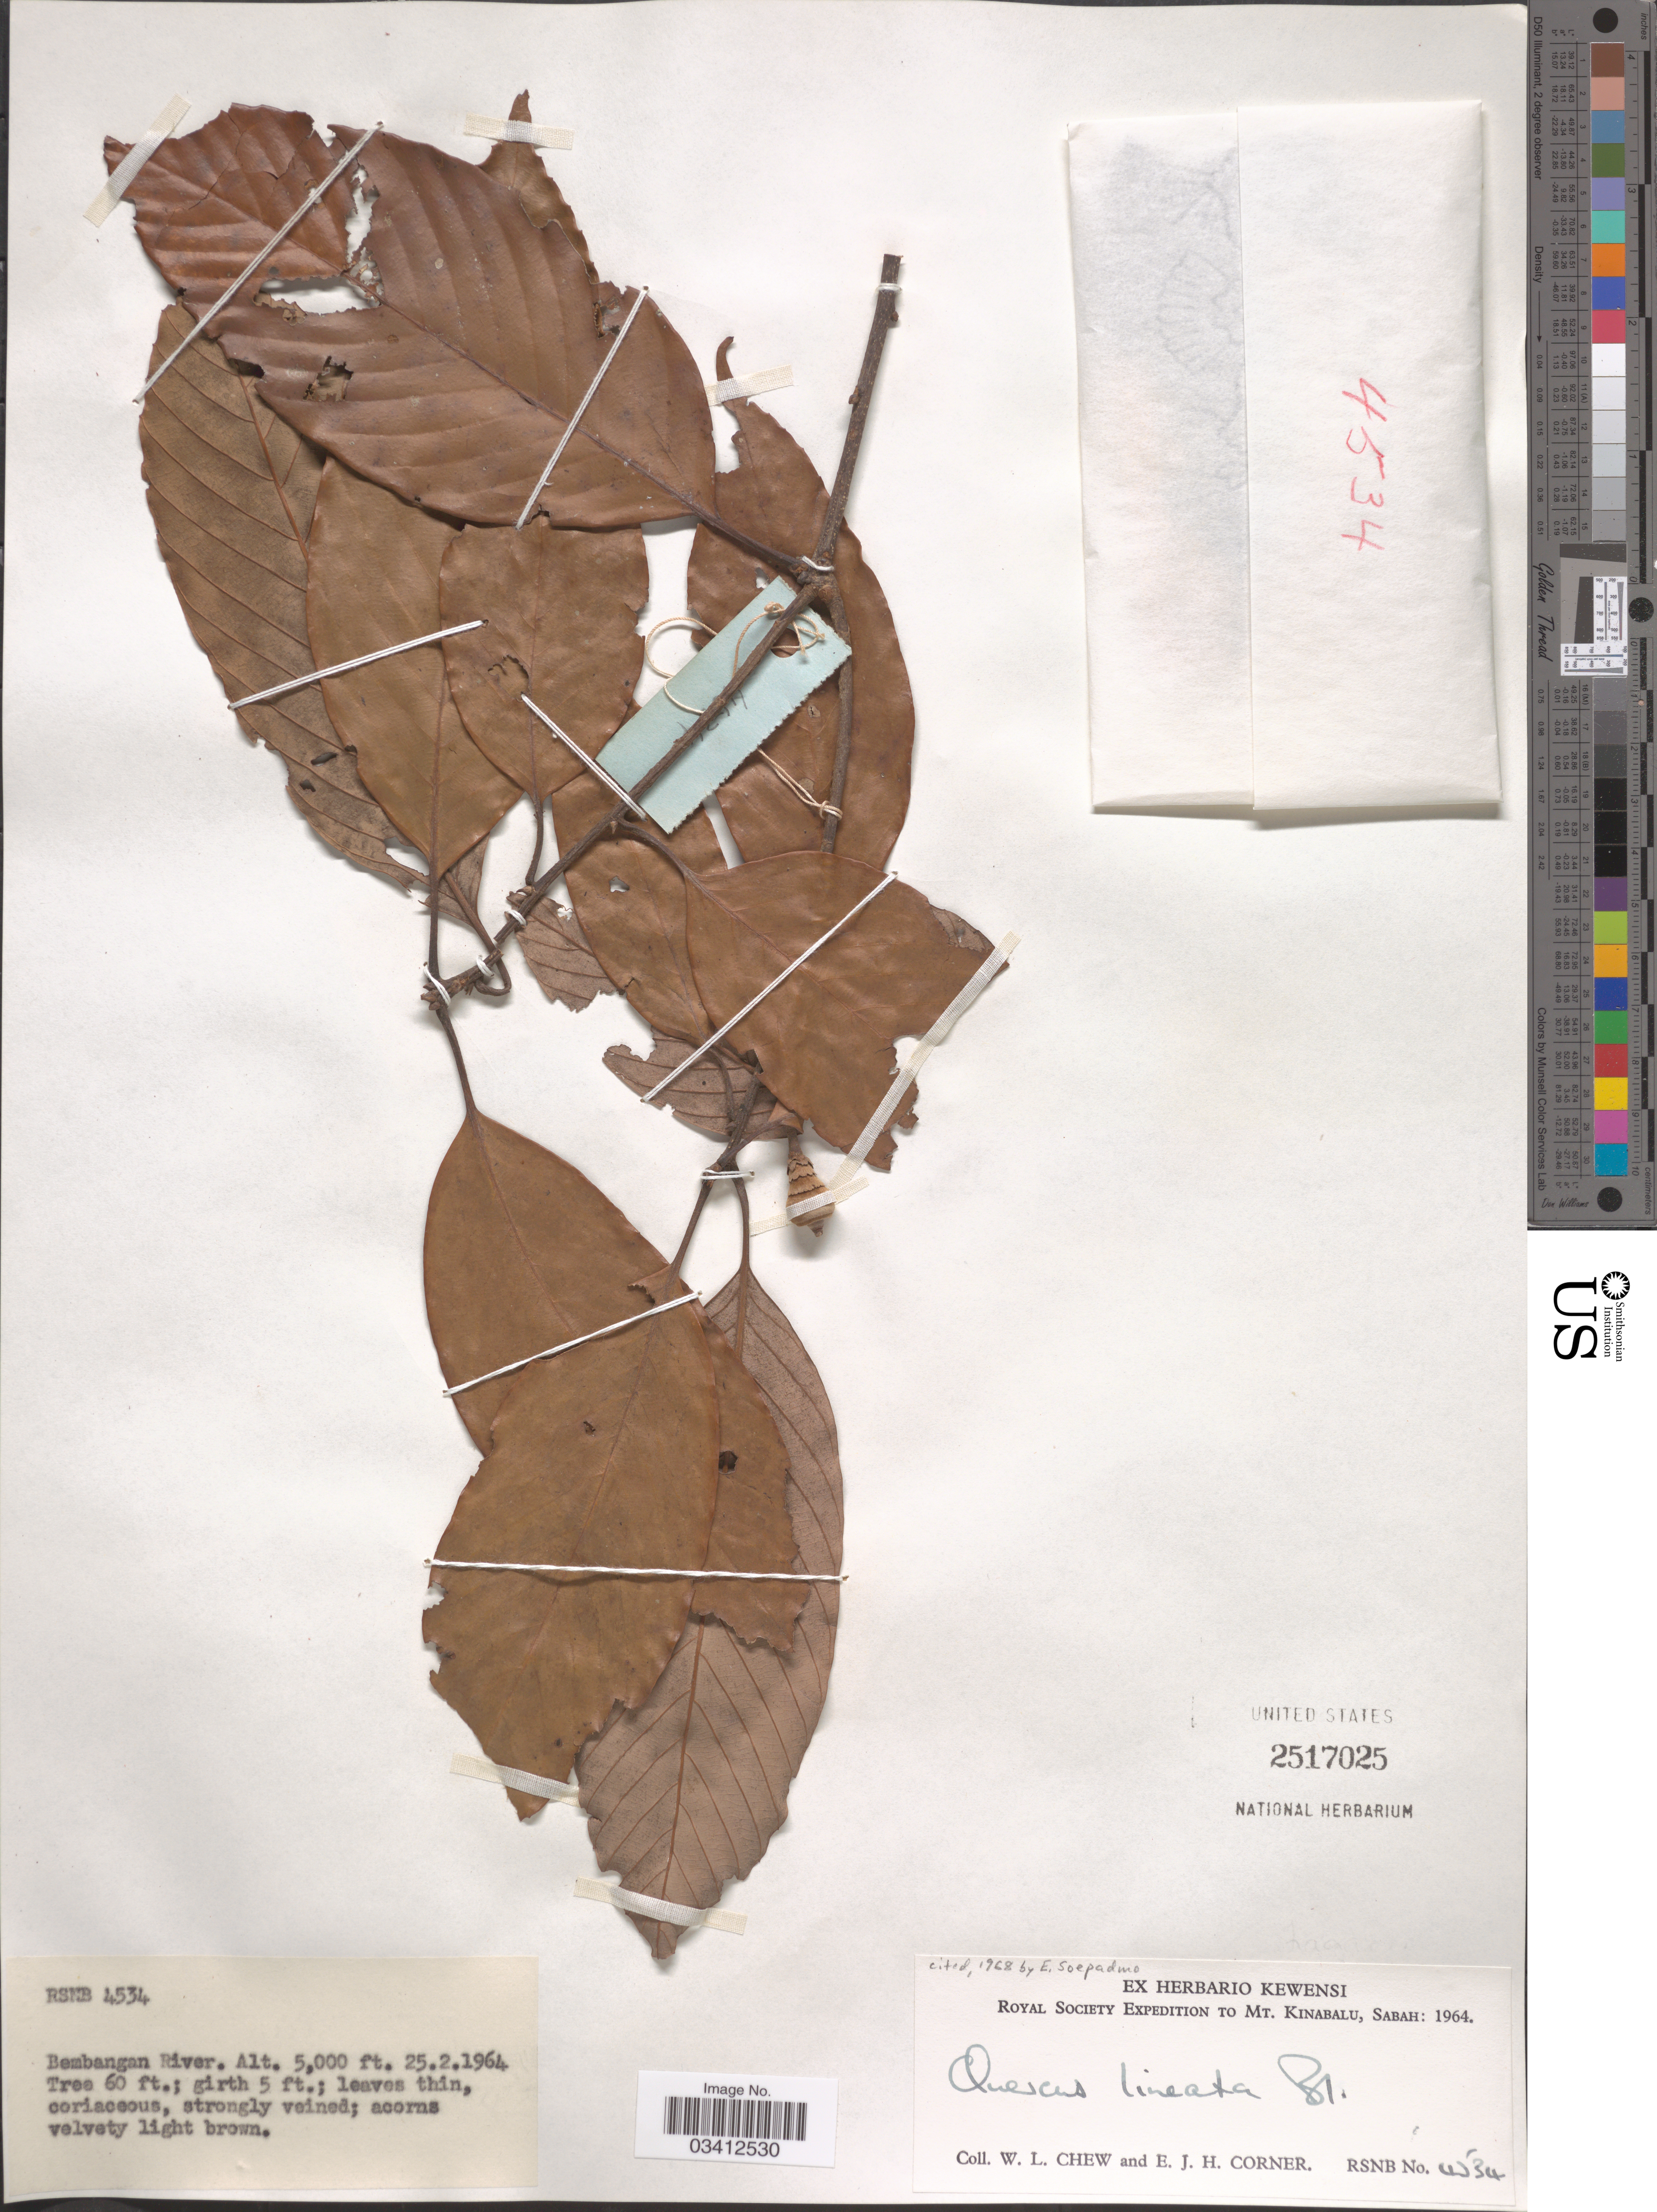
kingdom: Plantae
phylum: Tracheophyta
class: Magnoliopsida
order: Fagales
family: Fagaceae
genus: Quercus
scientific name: Quercus lineata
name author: Blume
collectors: W. Chew & E. Corner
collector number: RSNB 4534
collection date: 1964-02-25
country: Malaysia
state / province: Sabah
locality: Bembangan River. Mt. Kinabalu.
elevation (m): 1524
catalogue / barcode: US 2517025